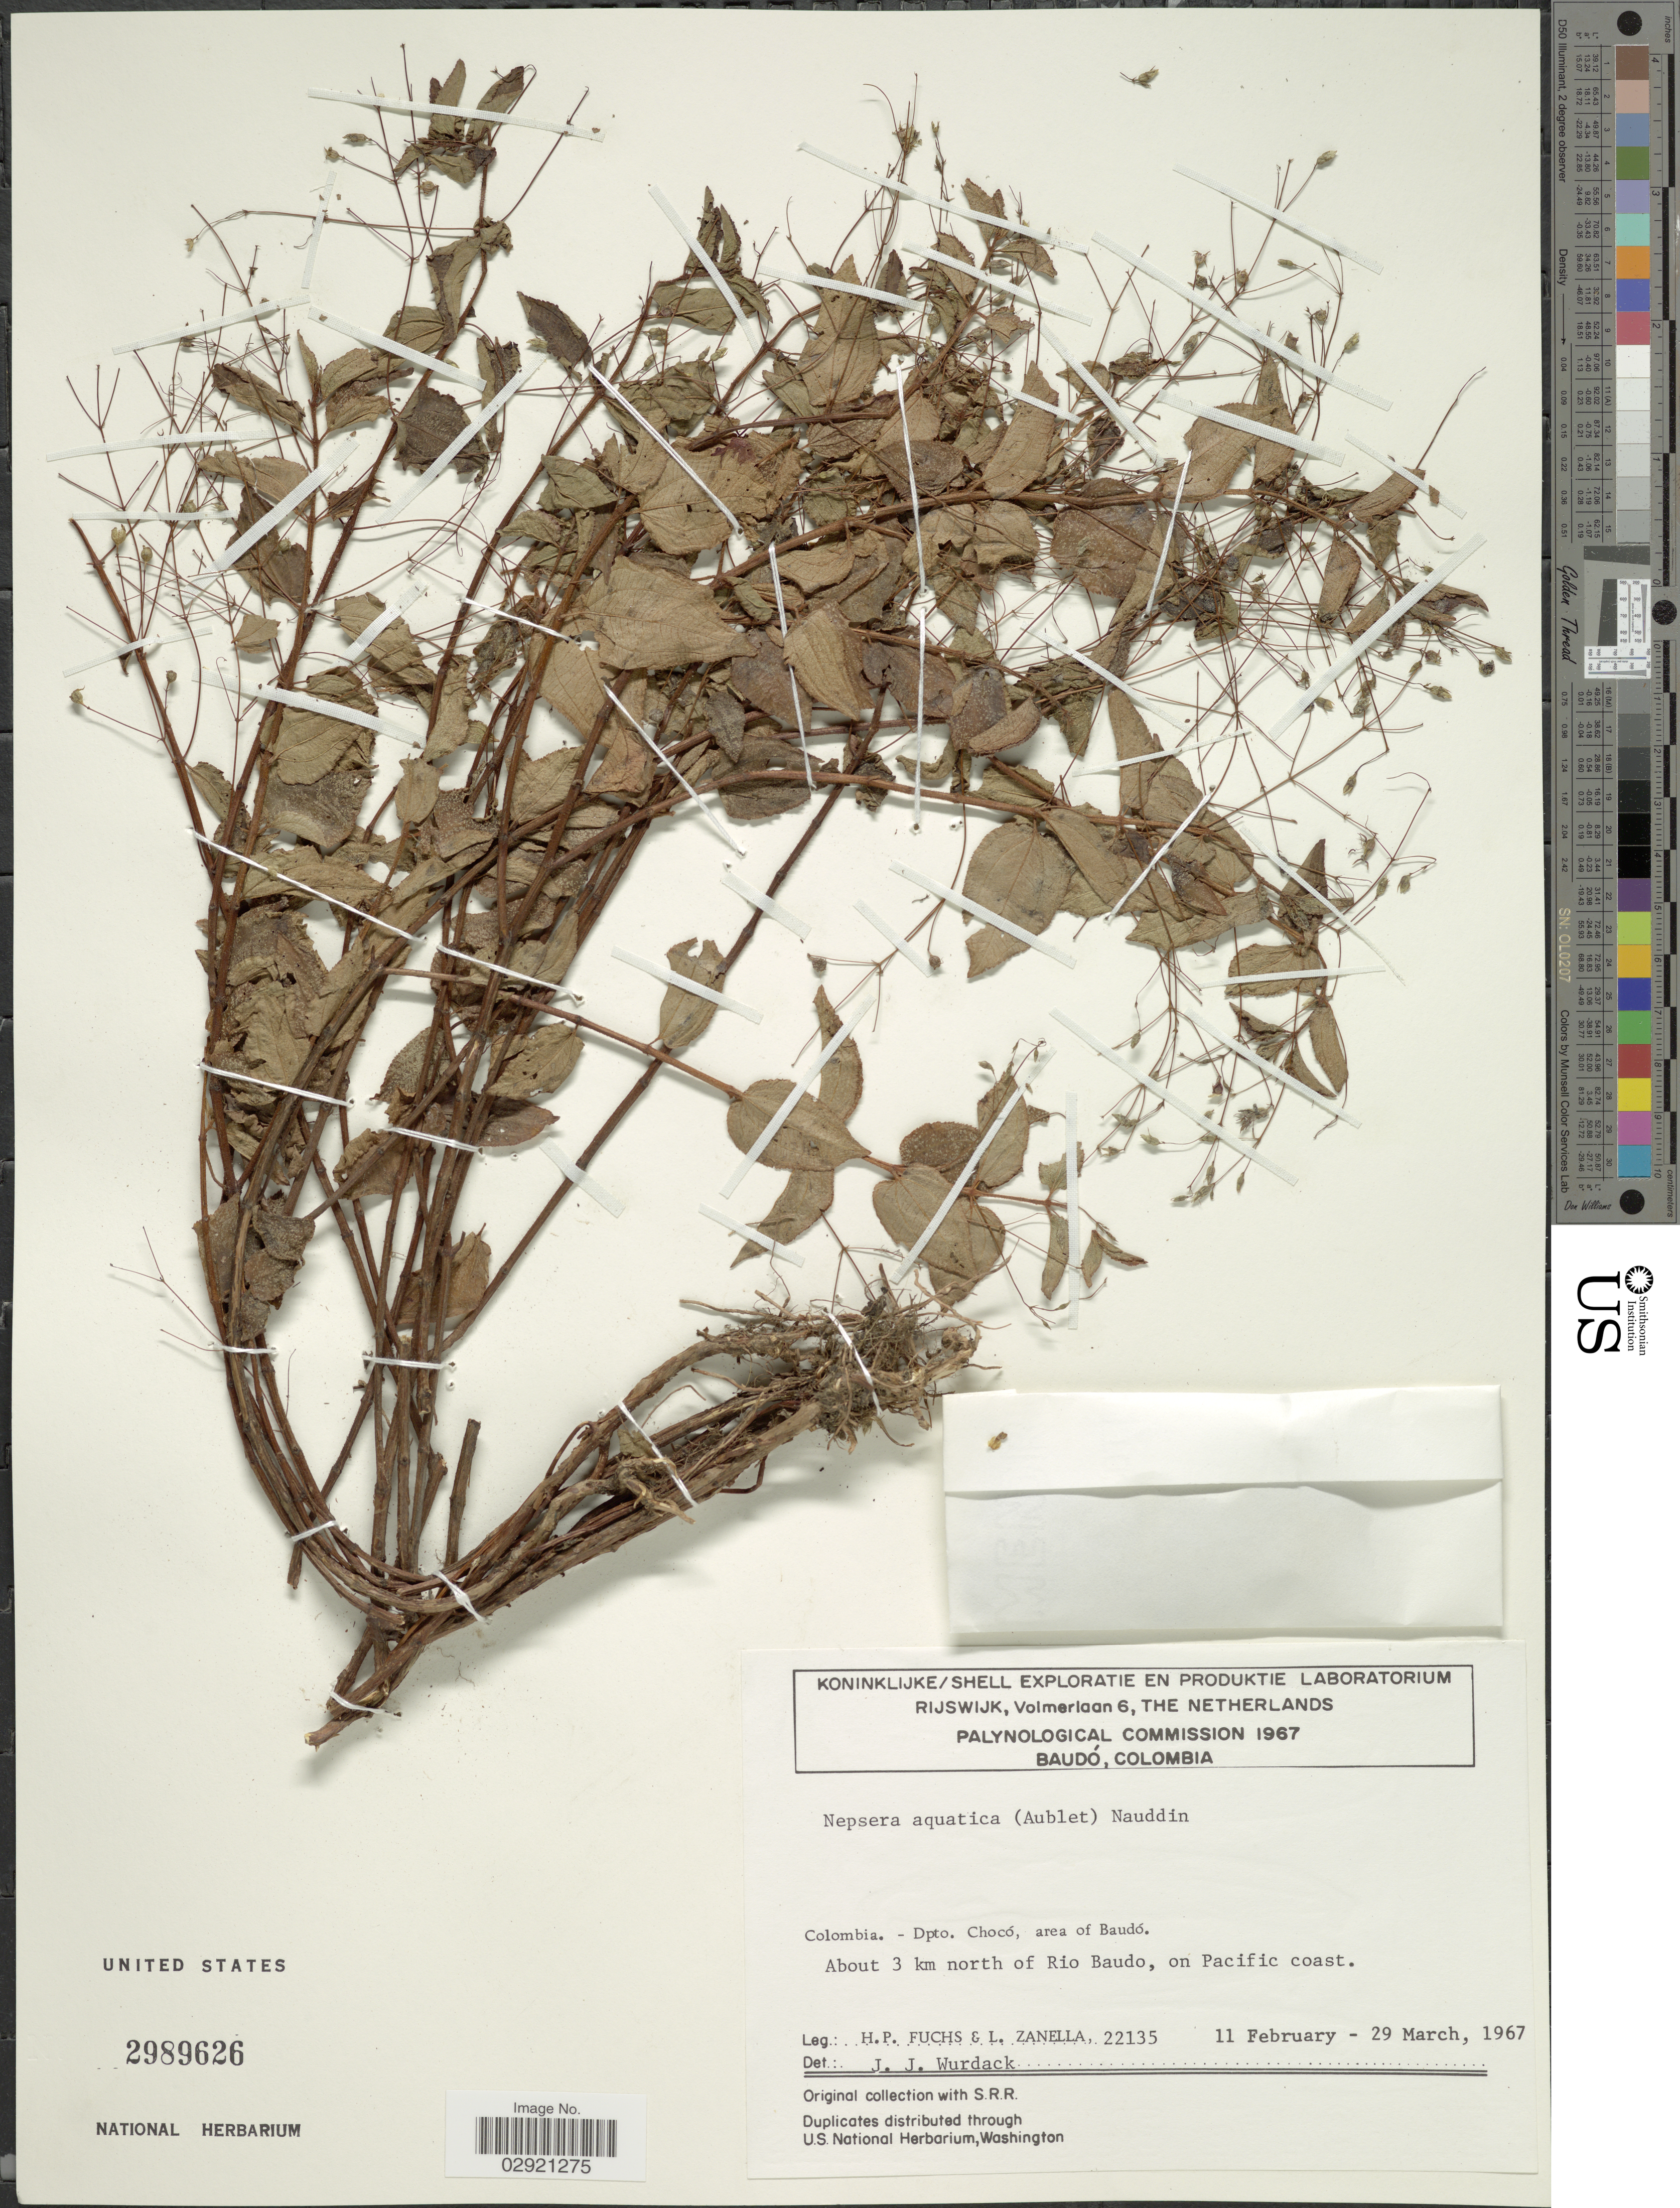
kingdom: Plantae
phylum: Tracheophyta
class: Magnoliopsida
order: Myrtales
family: Melastomataceae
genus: Nepsera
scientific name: Nepsera aquatica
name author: (Aubl.) Naudin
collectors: H. P. Fuchs & L. Zanella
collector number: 22135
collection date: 1967-02-11/1967-03-29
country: Colombia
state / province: Chocó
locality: Dpto. Chocó, area of Baudó. About 3 km north of Rio Baudo, on Pacific coast.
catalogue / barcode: US 2989626